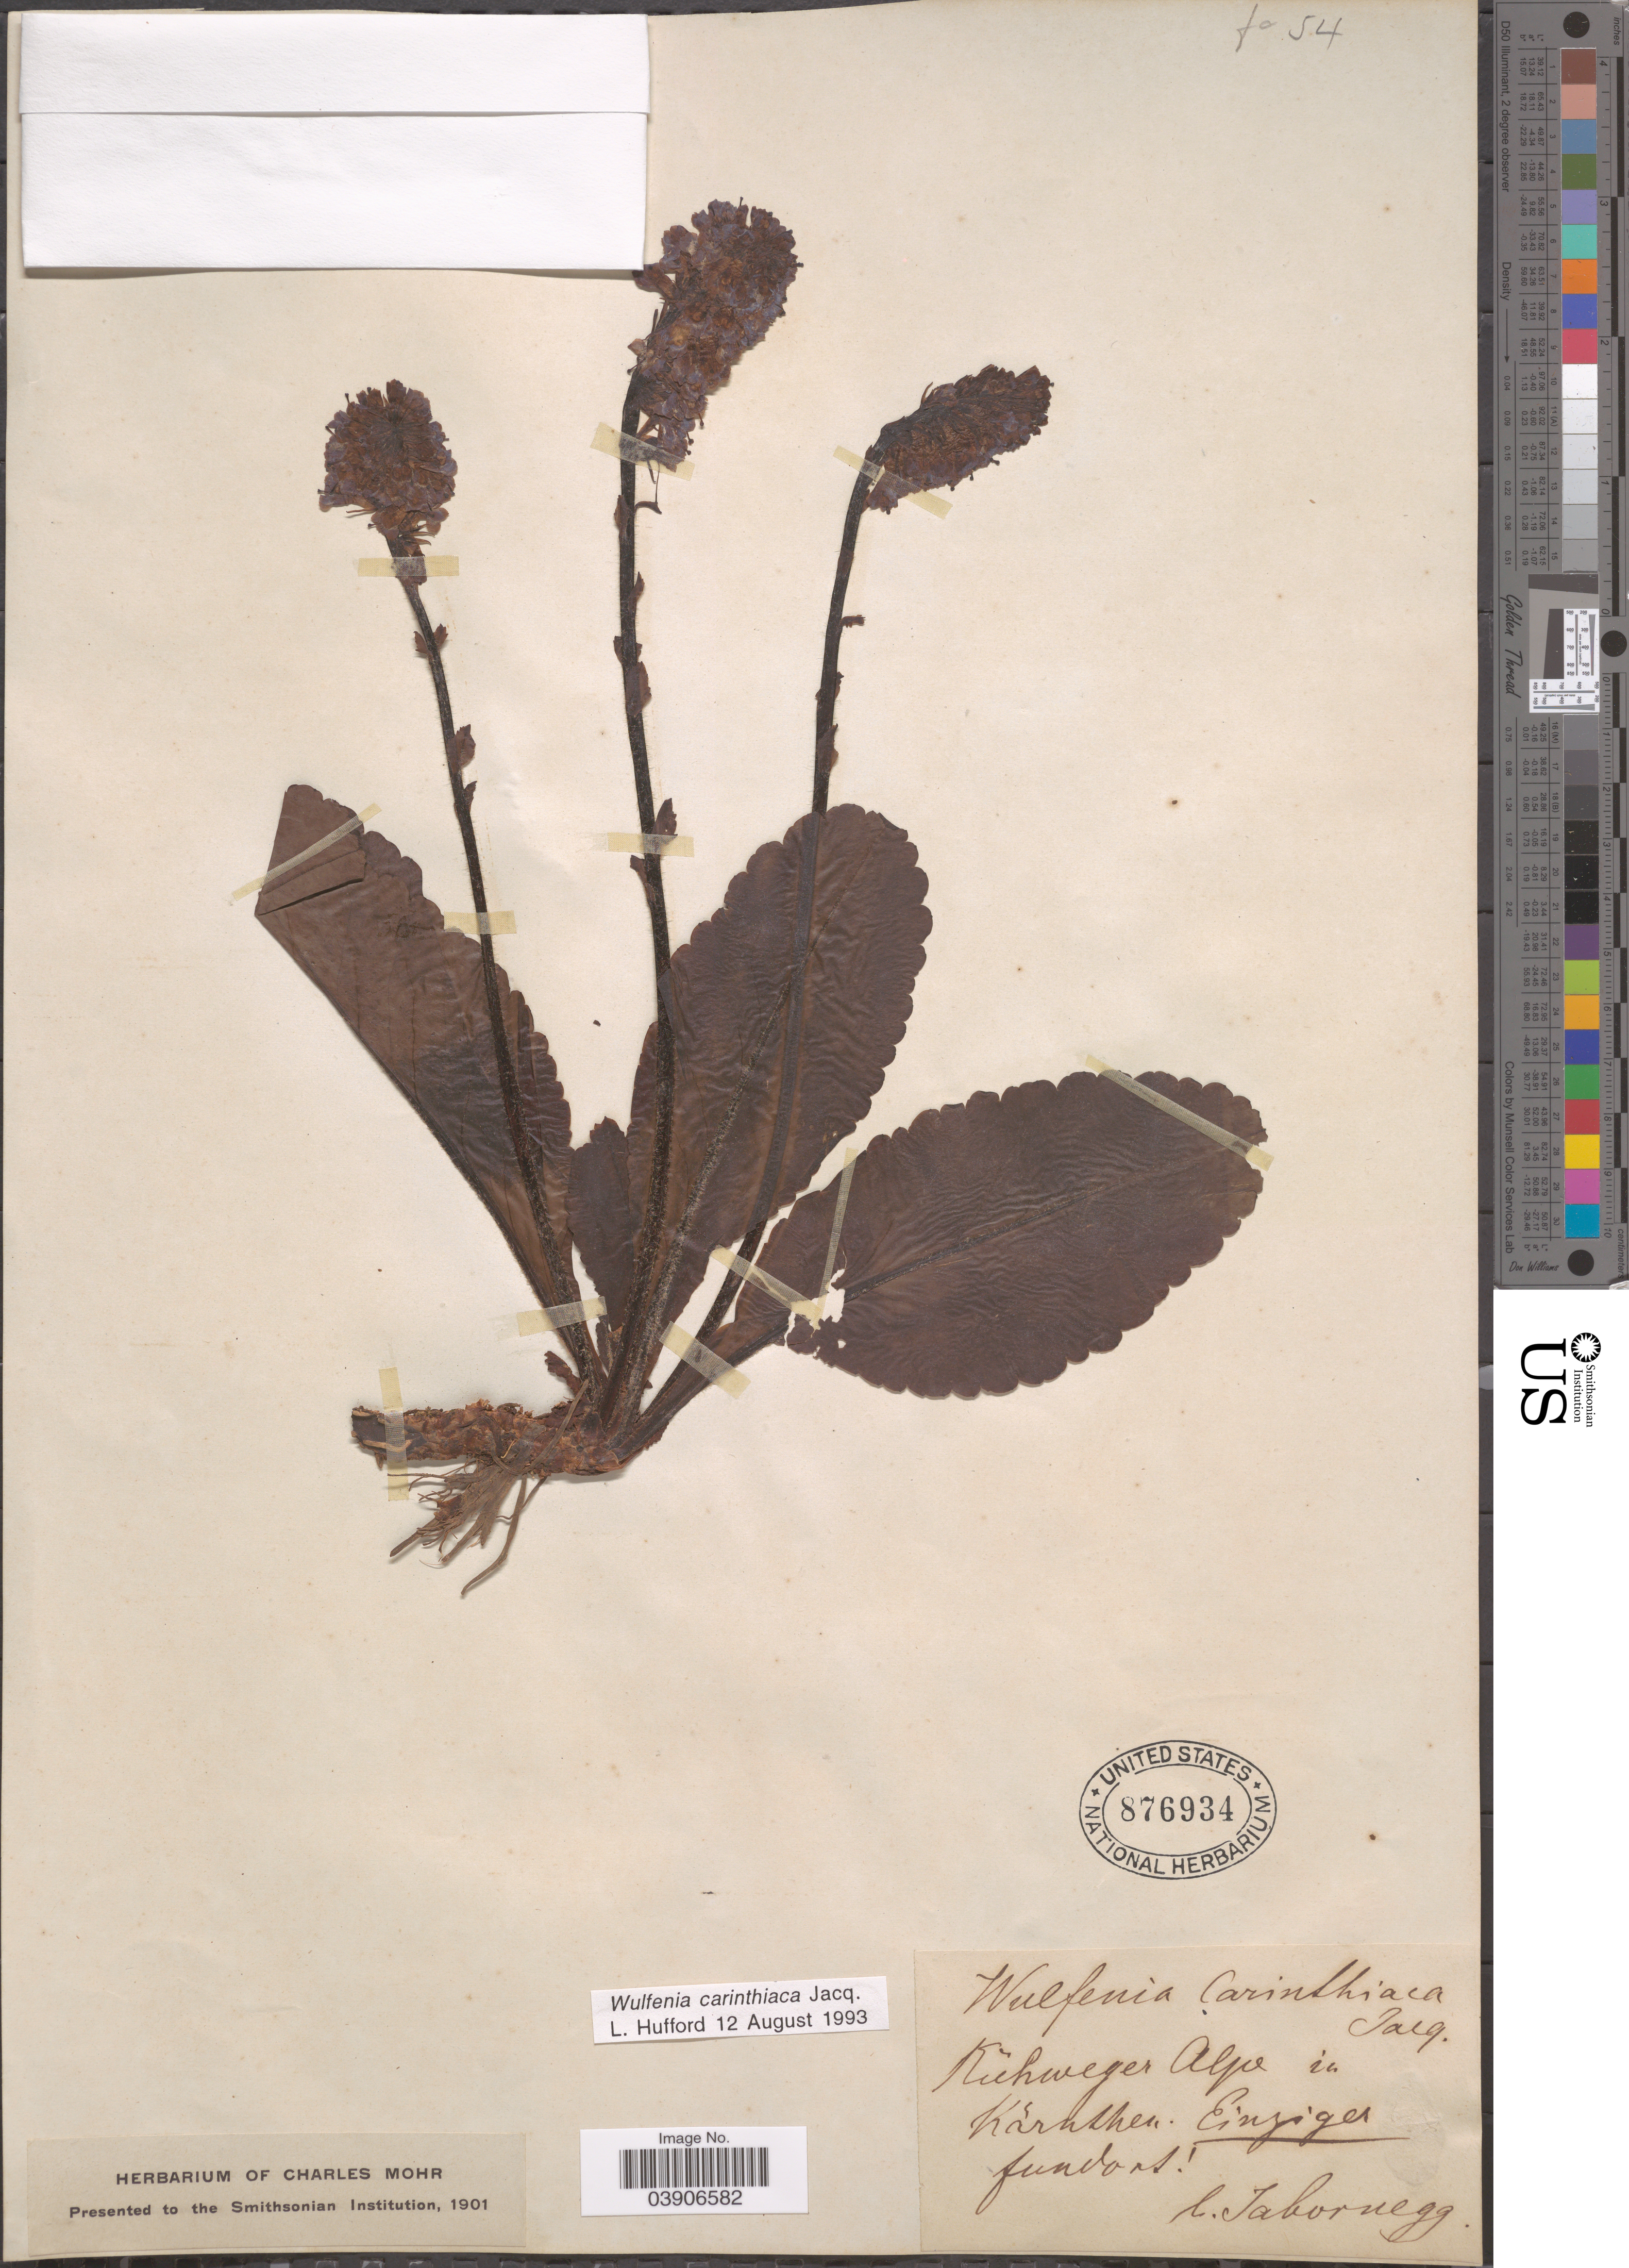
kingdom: Plantae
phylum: Tracheophyta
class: Magnoliopsida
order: Lamiales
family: Plantaginaceae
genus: Wulfenia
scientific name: Wulfenia carinthiaca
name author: Jacq.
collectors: Jabornegg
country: Austria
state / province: Karnten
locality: Kühweger Alpe in Kärnthen. Einziger fundors.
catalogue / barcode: US 876934